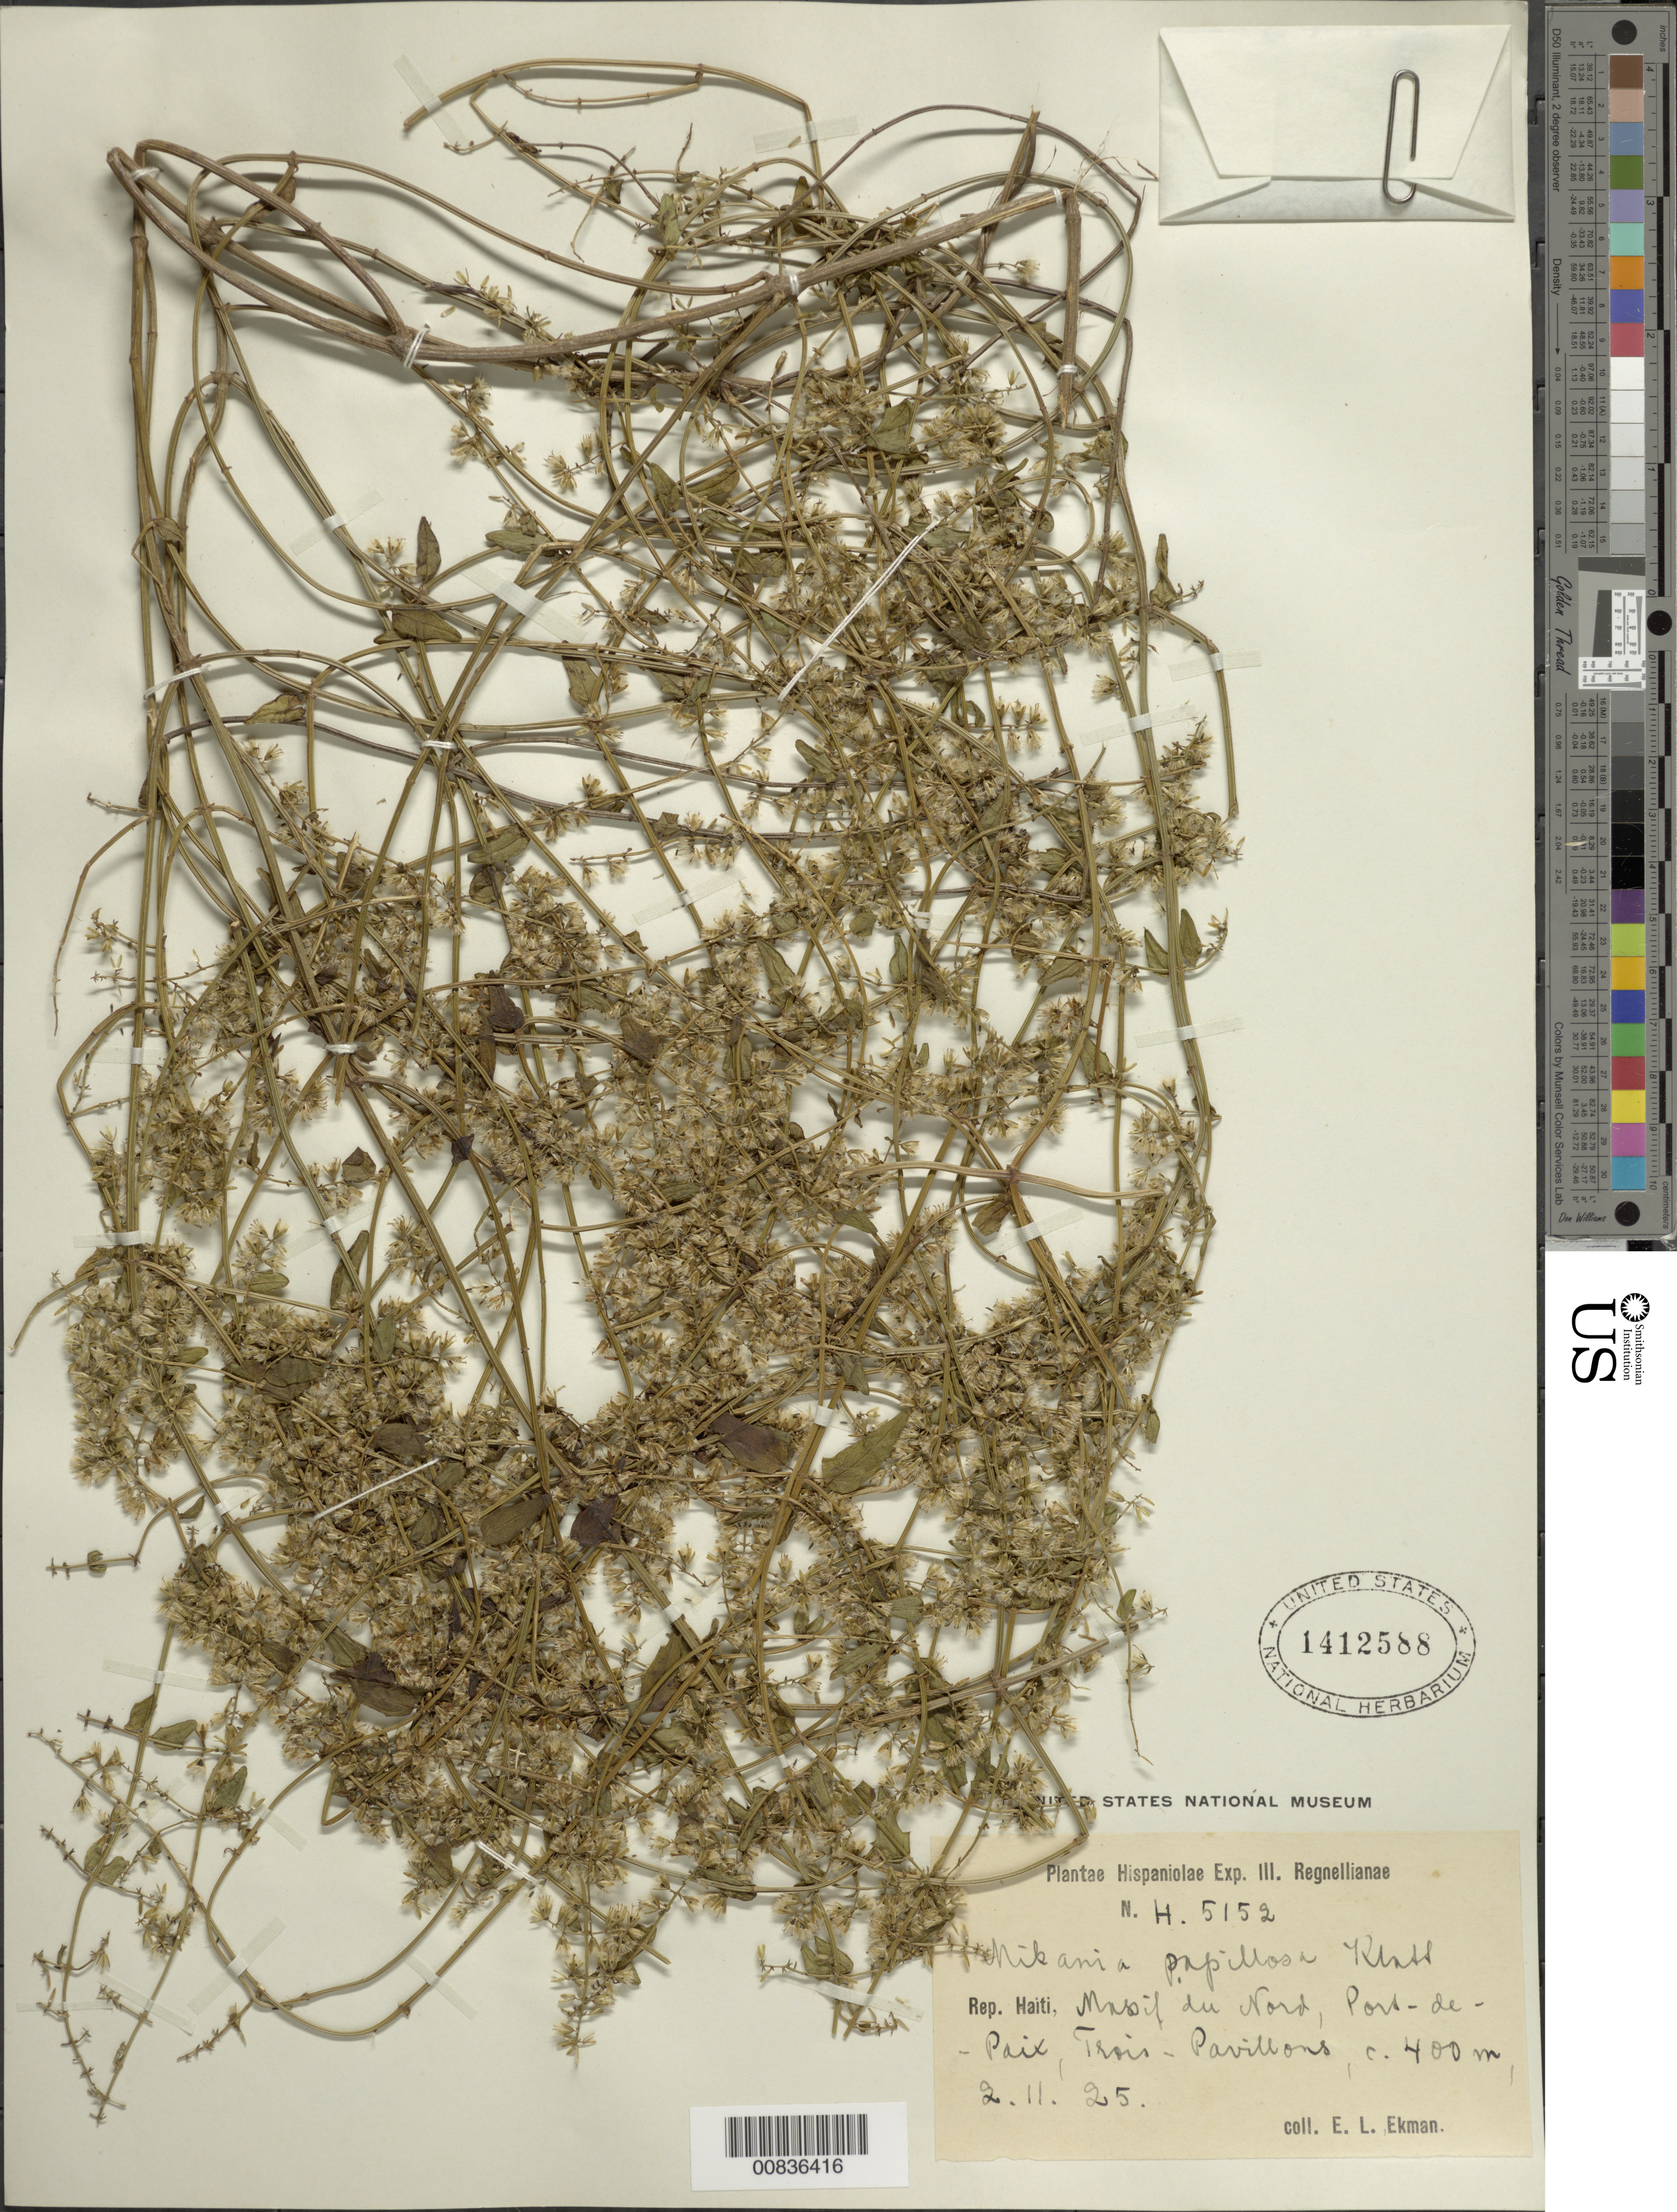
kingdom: Plantae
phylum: Tracheophyta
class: Magnoliopsida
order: Asterales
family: Asteraceae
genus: Mikania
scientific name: Mikania papillosa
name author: Klatt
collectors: E. L. Ekman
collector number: H 5152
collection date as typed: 02 Nov 1925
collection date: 1925-11-02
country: Haiti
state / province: Nord-Ouest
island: Hispaniola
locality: Massif du Nord, Port-de-Paix, Trois-Pavillons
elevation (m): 400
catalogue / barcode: US 1412588